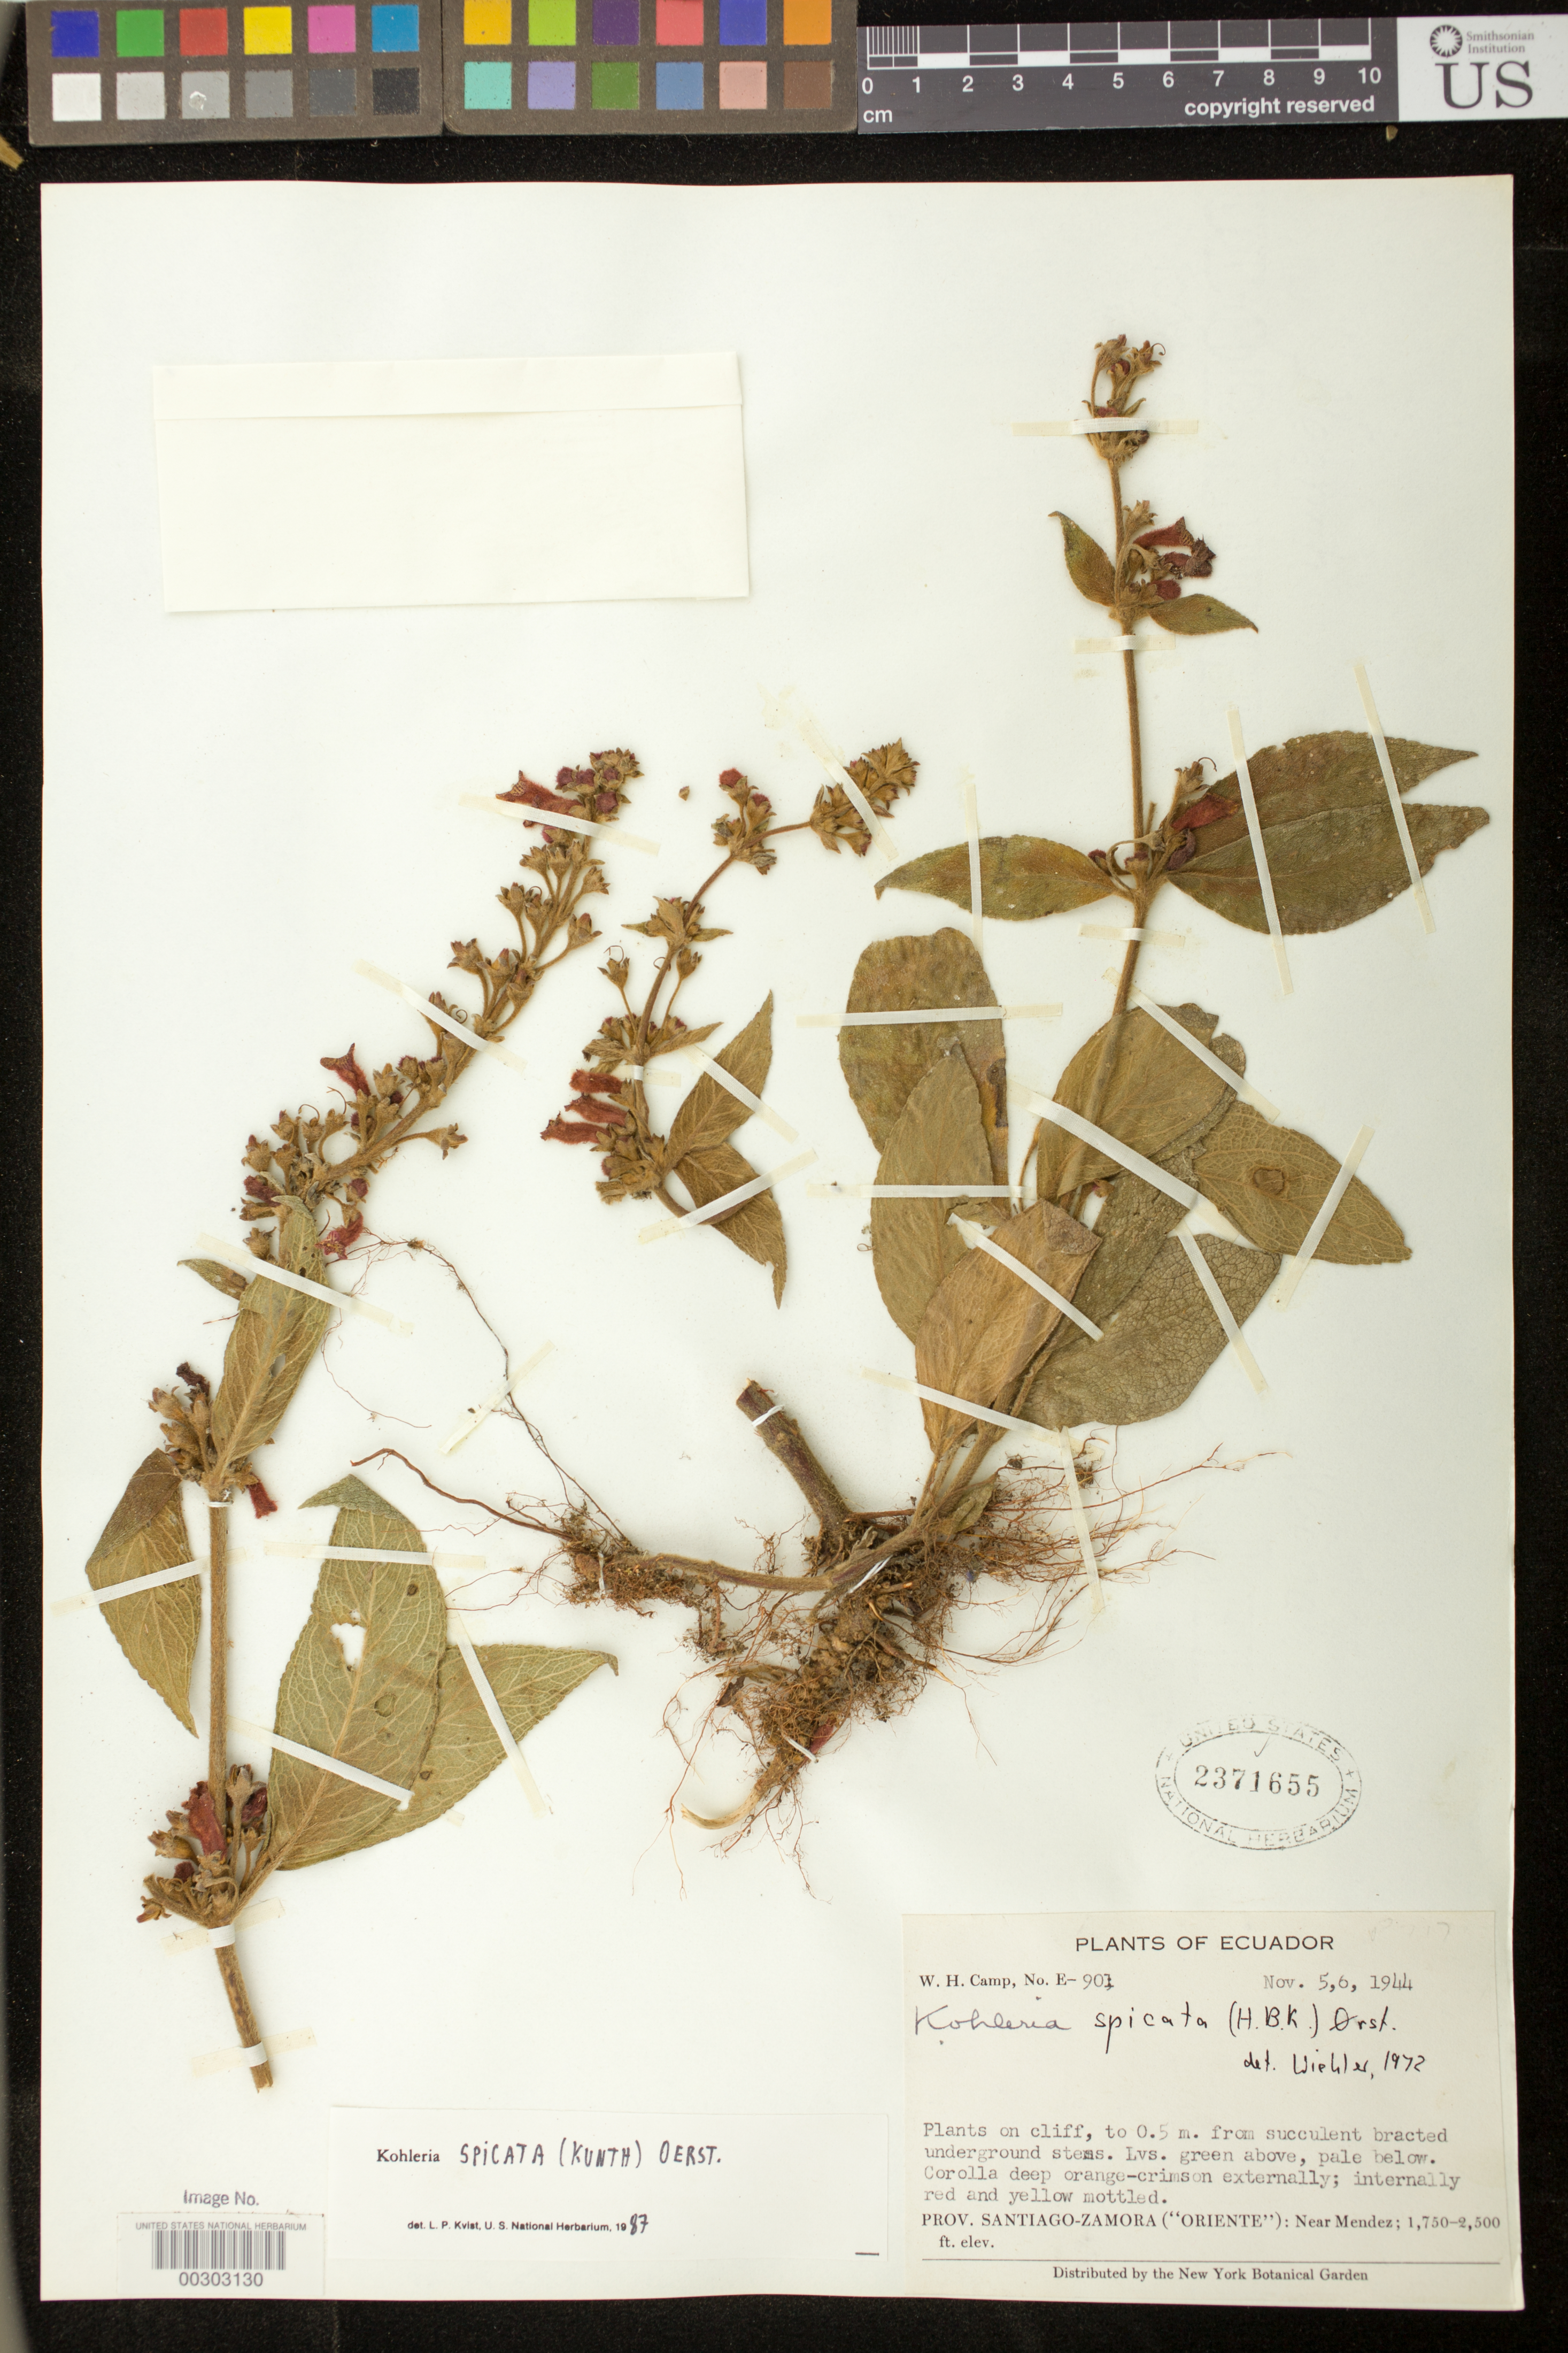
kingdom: Plantae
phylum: Tracheophyta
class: Magnoliopsida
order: Lamiales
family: Gesneriaceae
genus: Kohleria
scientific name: Kohleria spicata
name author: (Kunth) Oerst.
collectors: W. H. Camp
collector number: E- 901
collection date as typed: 5-6 Nov 1944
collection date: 1944-11-05/1944-11-06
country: Ecuador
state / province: Morona-Santiago / Zamora-Chinchipe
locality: ("Oriente"), near Mendez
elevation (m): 1750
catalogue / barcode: US 2371655